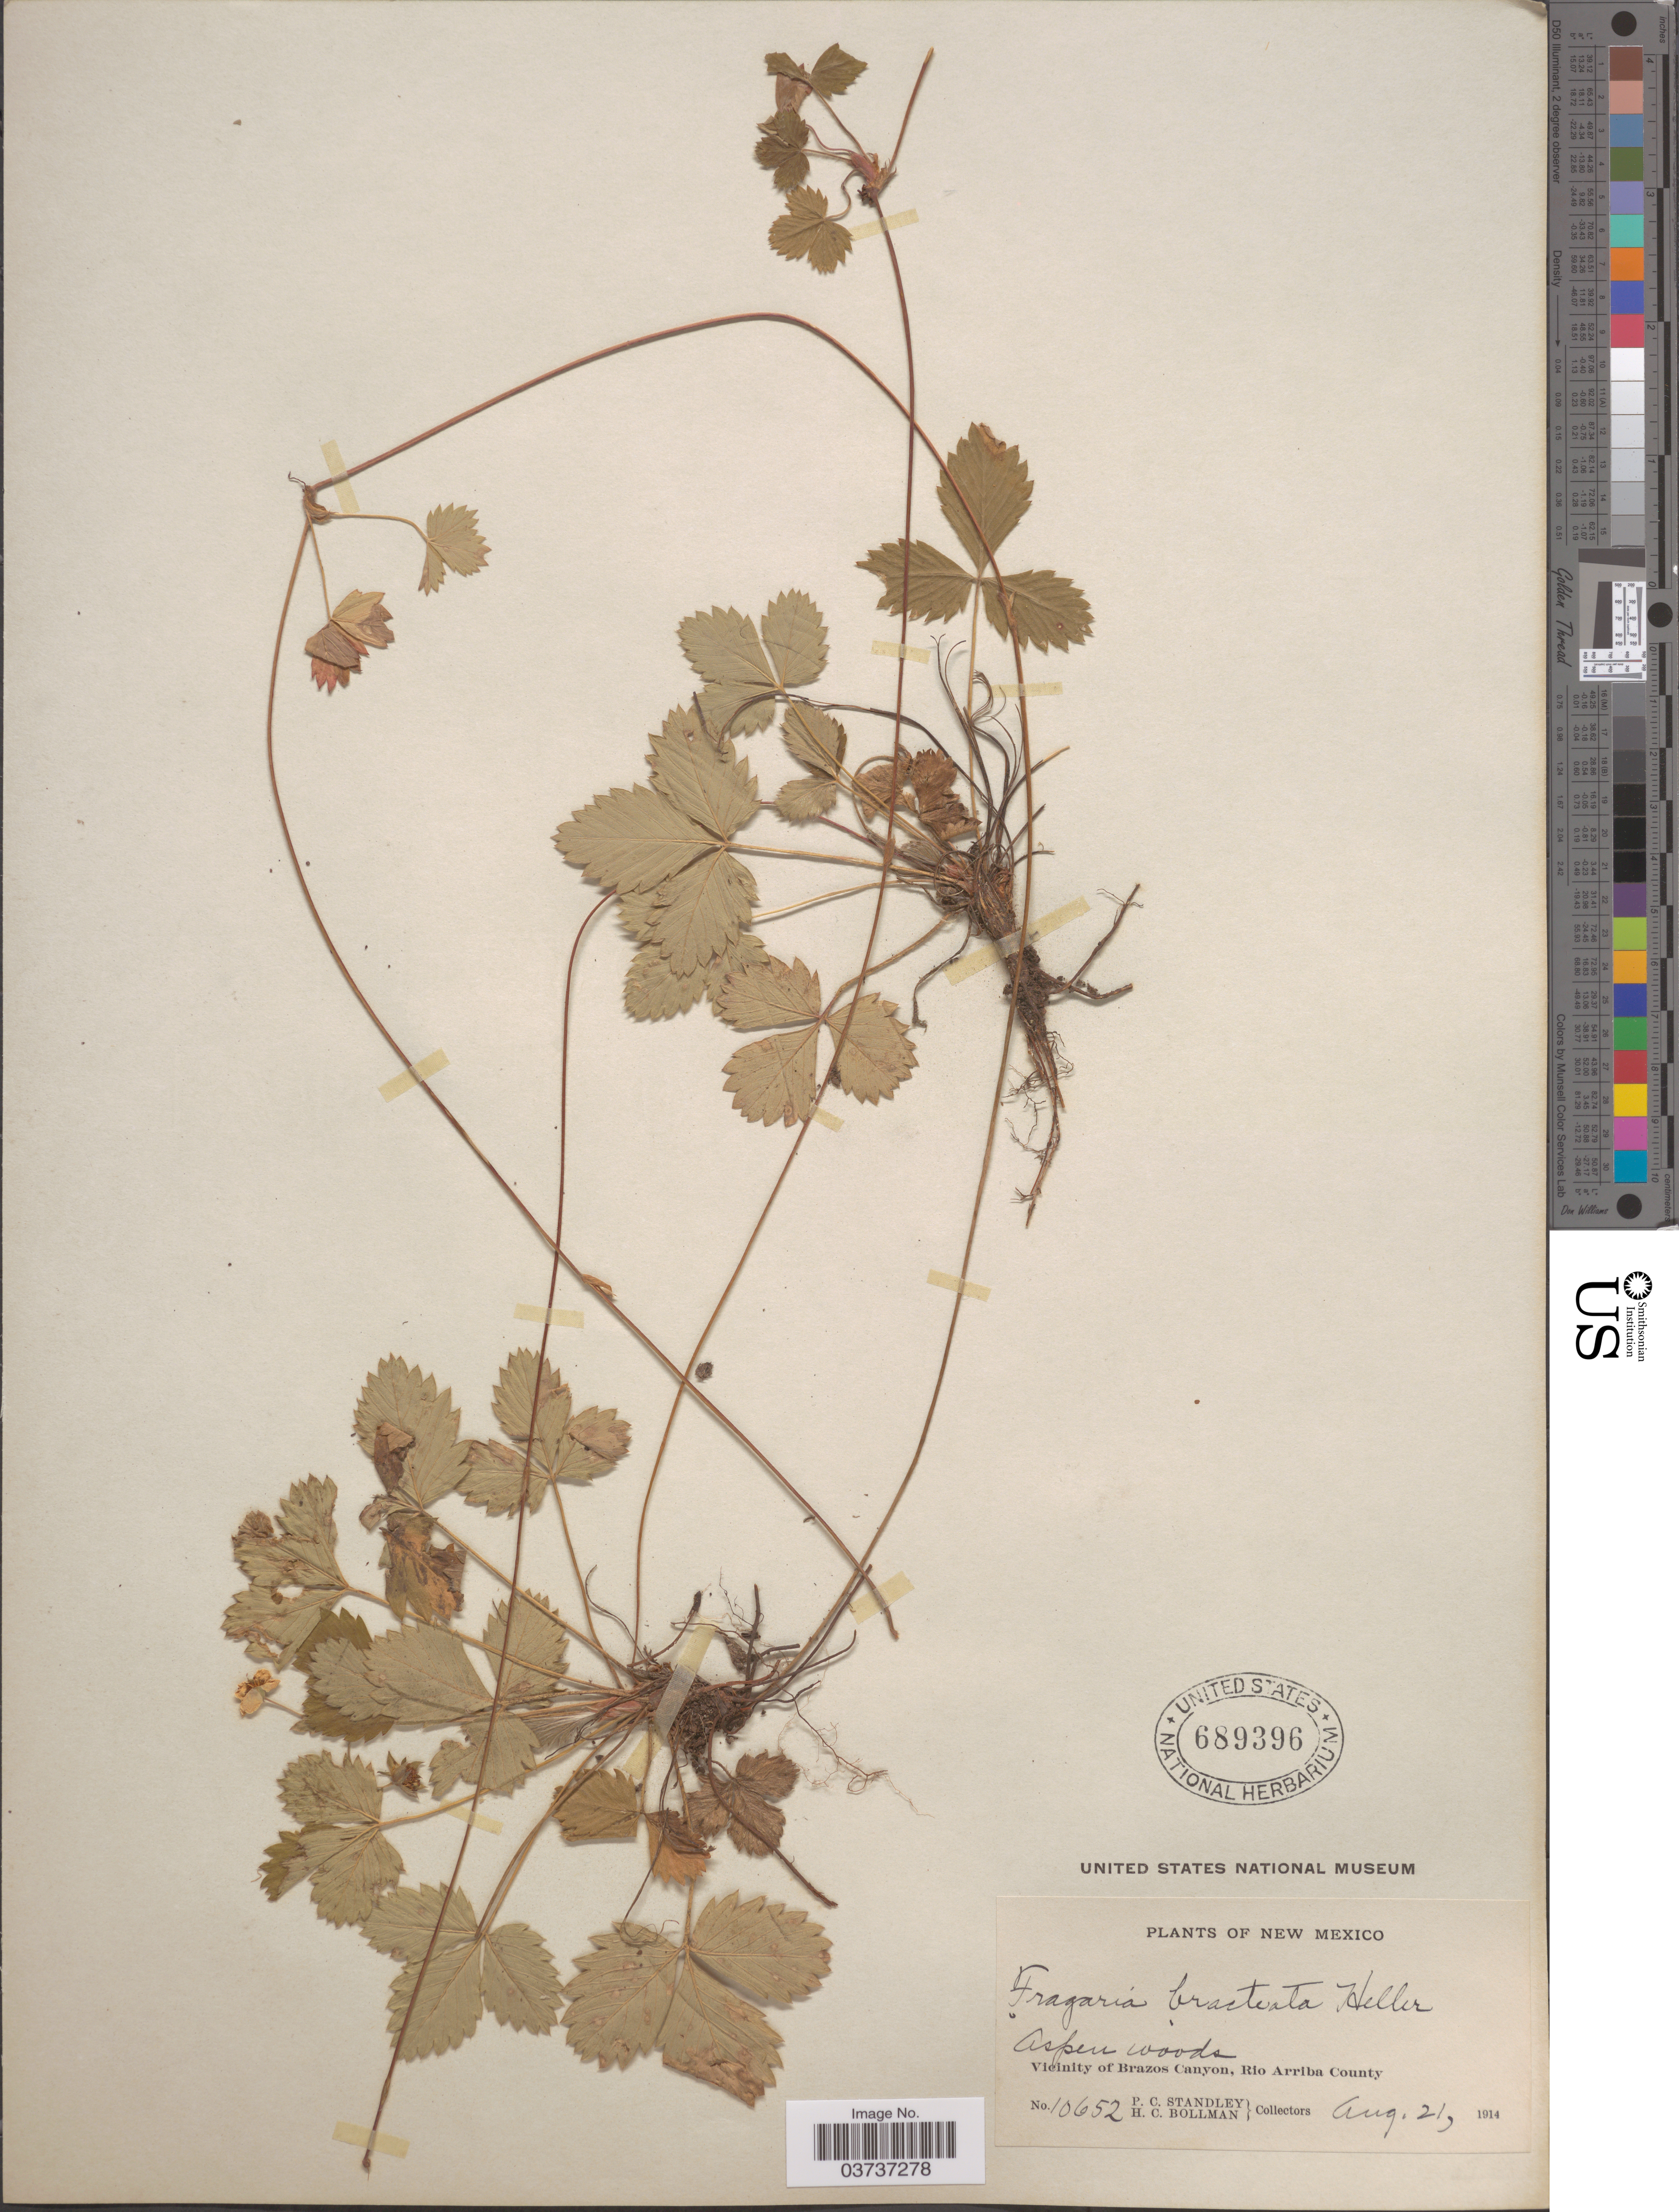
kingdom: Plantae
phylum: Tracheophyta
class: Magnoliopsida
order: Rosales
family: Rosaceae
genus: Fragaria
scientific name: Fragaria vesca var. bracteata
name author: (A. Heller) R.J. Davis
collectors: P. C. Standley & H. C. Bollman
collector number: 10652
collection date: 1914-08-21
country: United States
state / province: New Mexico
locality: Vicinity of Brazos Canyon, Rio Arriba County.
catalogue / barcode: US 689396